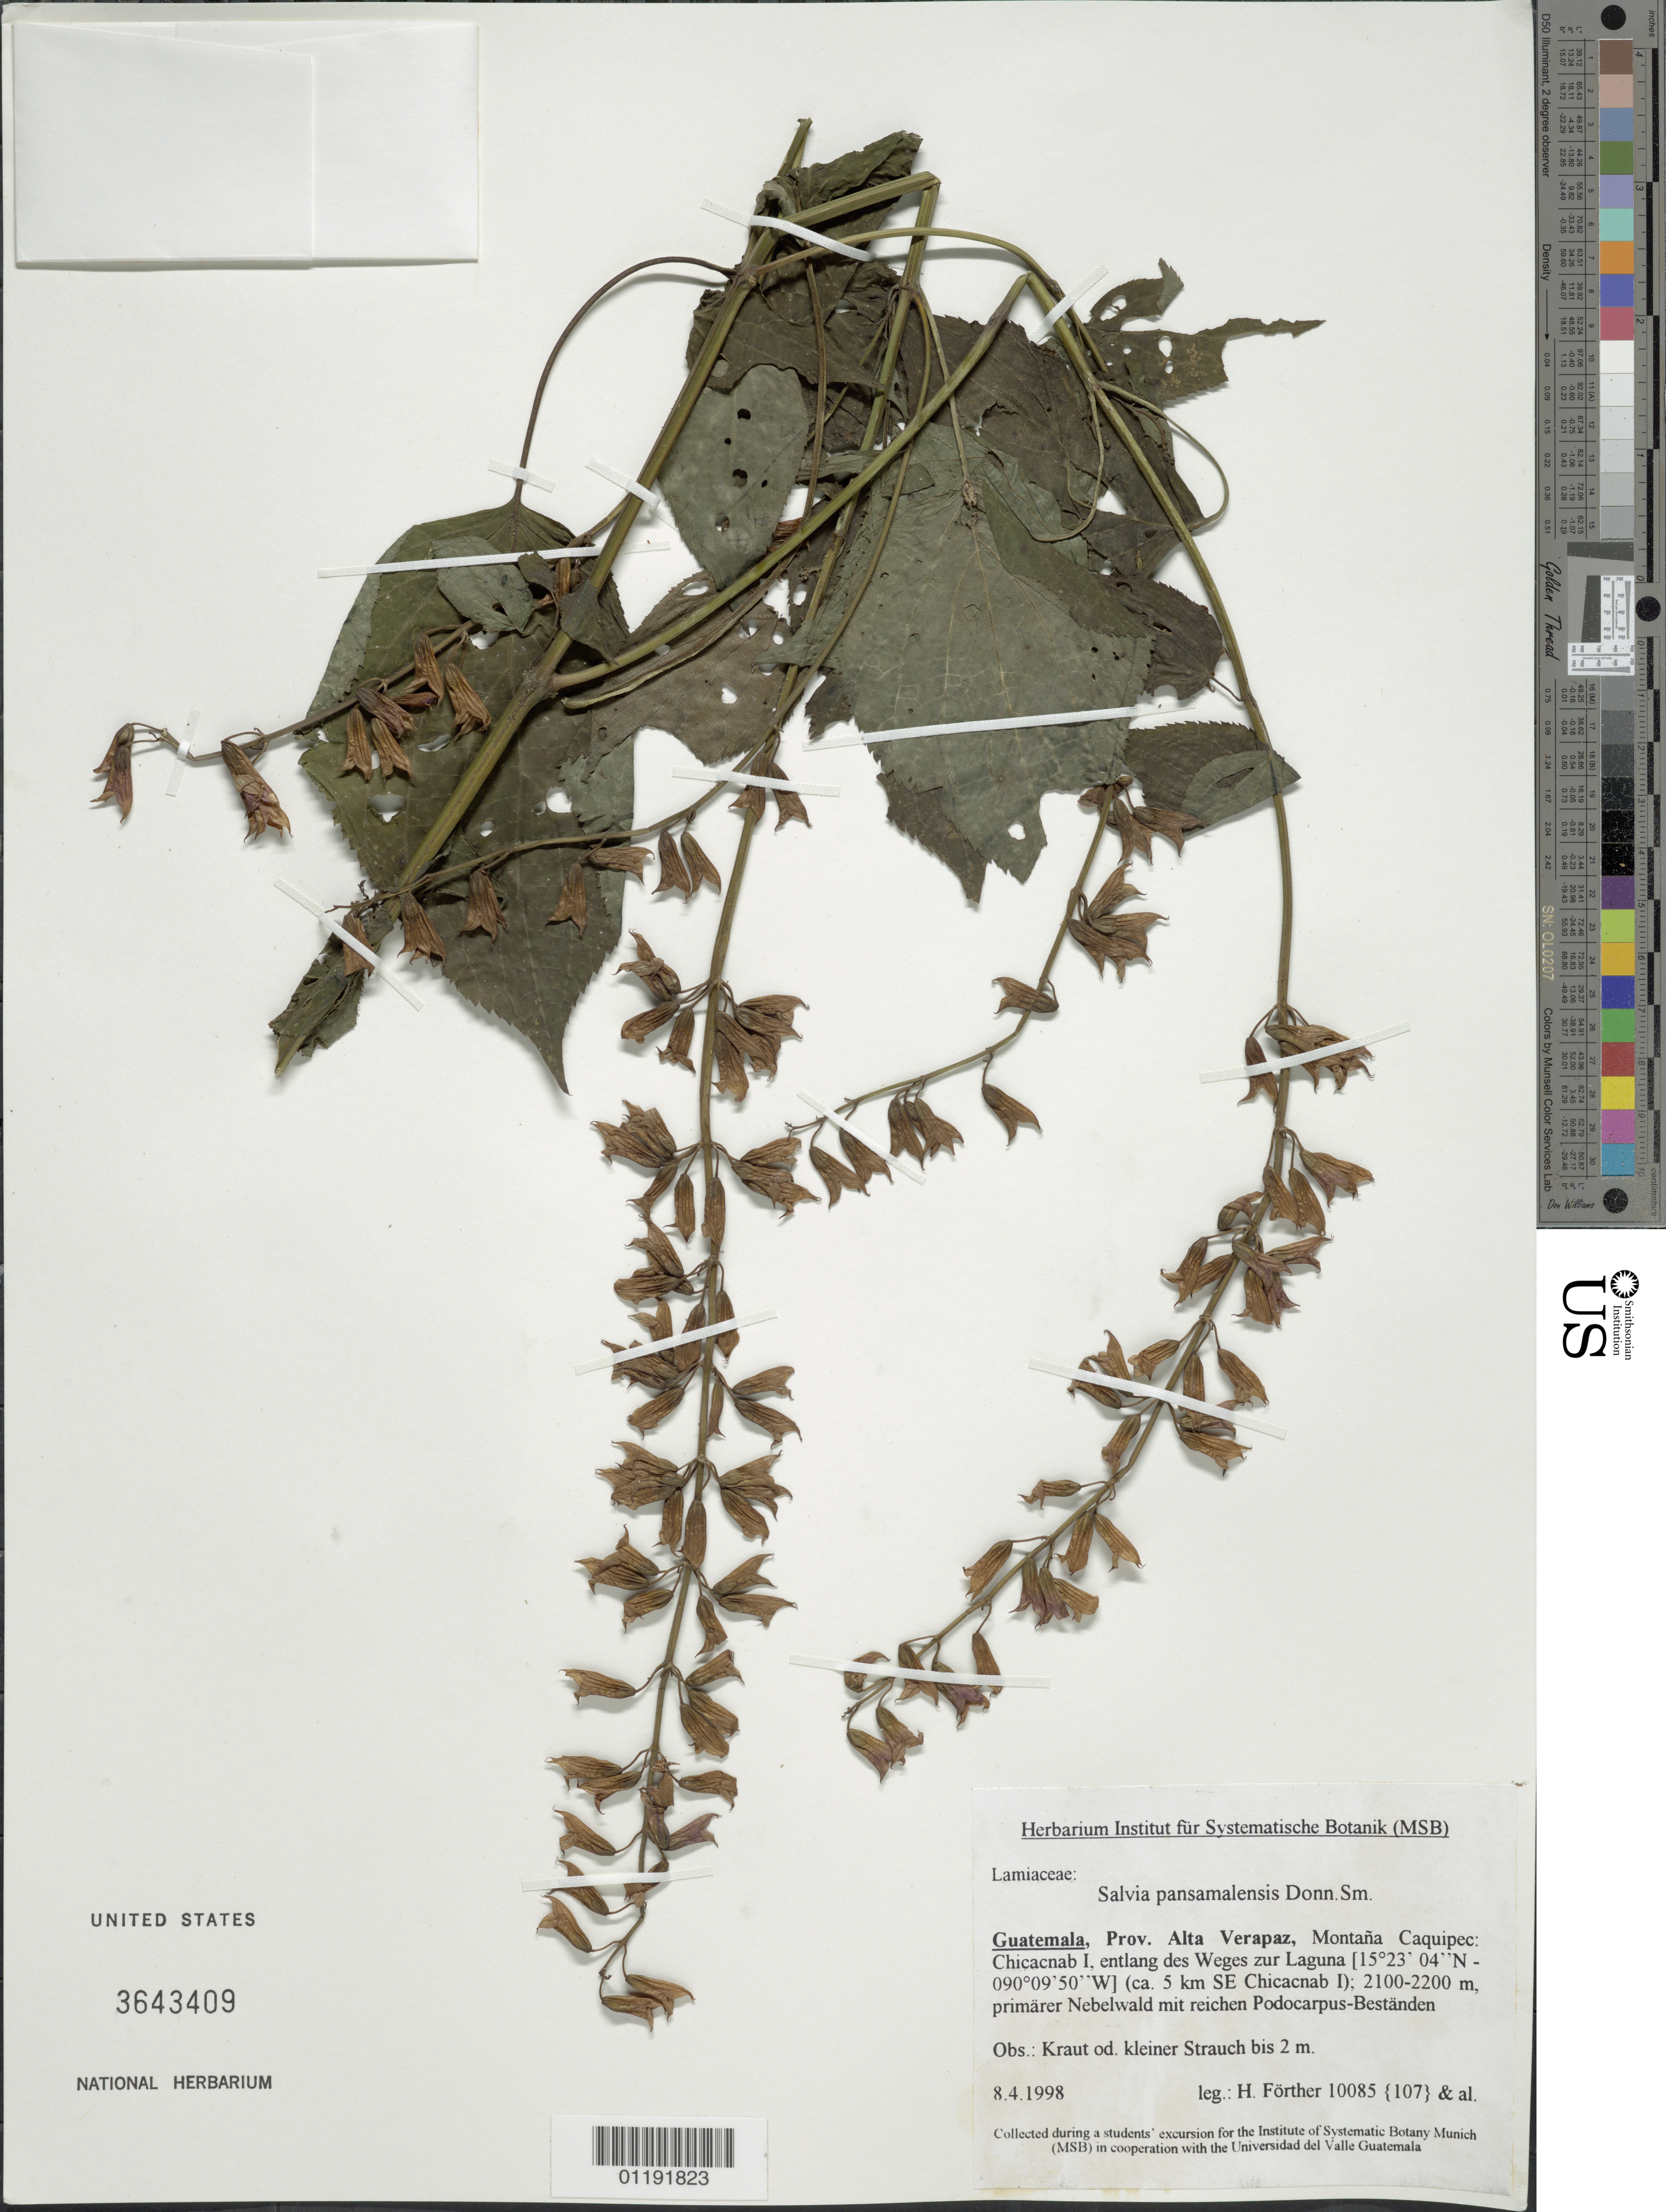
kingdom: Plantae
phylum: Tracheophyta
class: Magnoliopsida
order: Lamiales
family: Lamiaceae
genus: Salvia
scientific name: Salvia pansamalensis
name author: Donn. Sm.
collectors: H. Fôrther et al.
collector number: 10085 {107}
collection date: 1998-04-08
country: Guatemala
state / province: Alta Verapaz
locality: Montana Caquipec, Chicacnab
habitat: Near a lagoon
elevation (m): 2100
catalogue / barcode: US 3643409